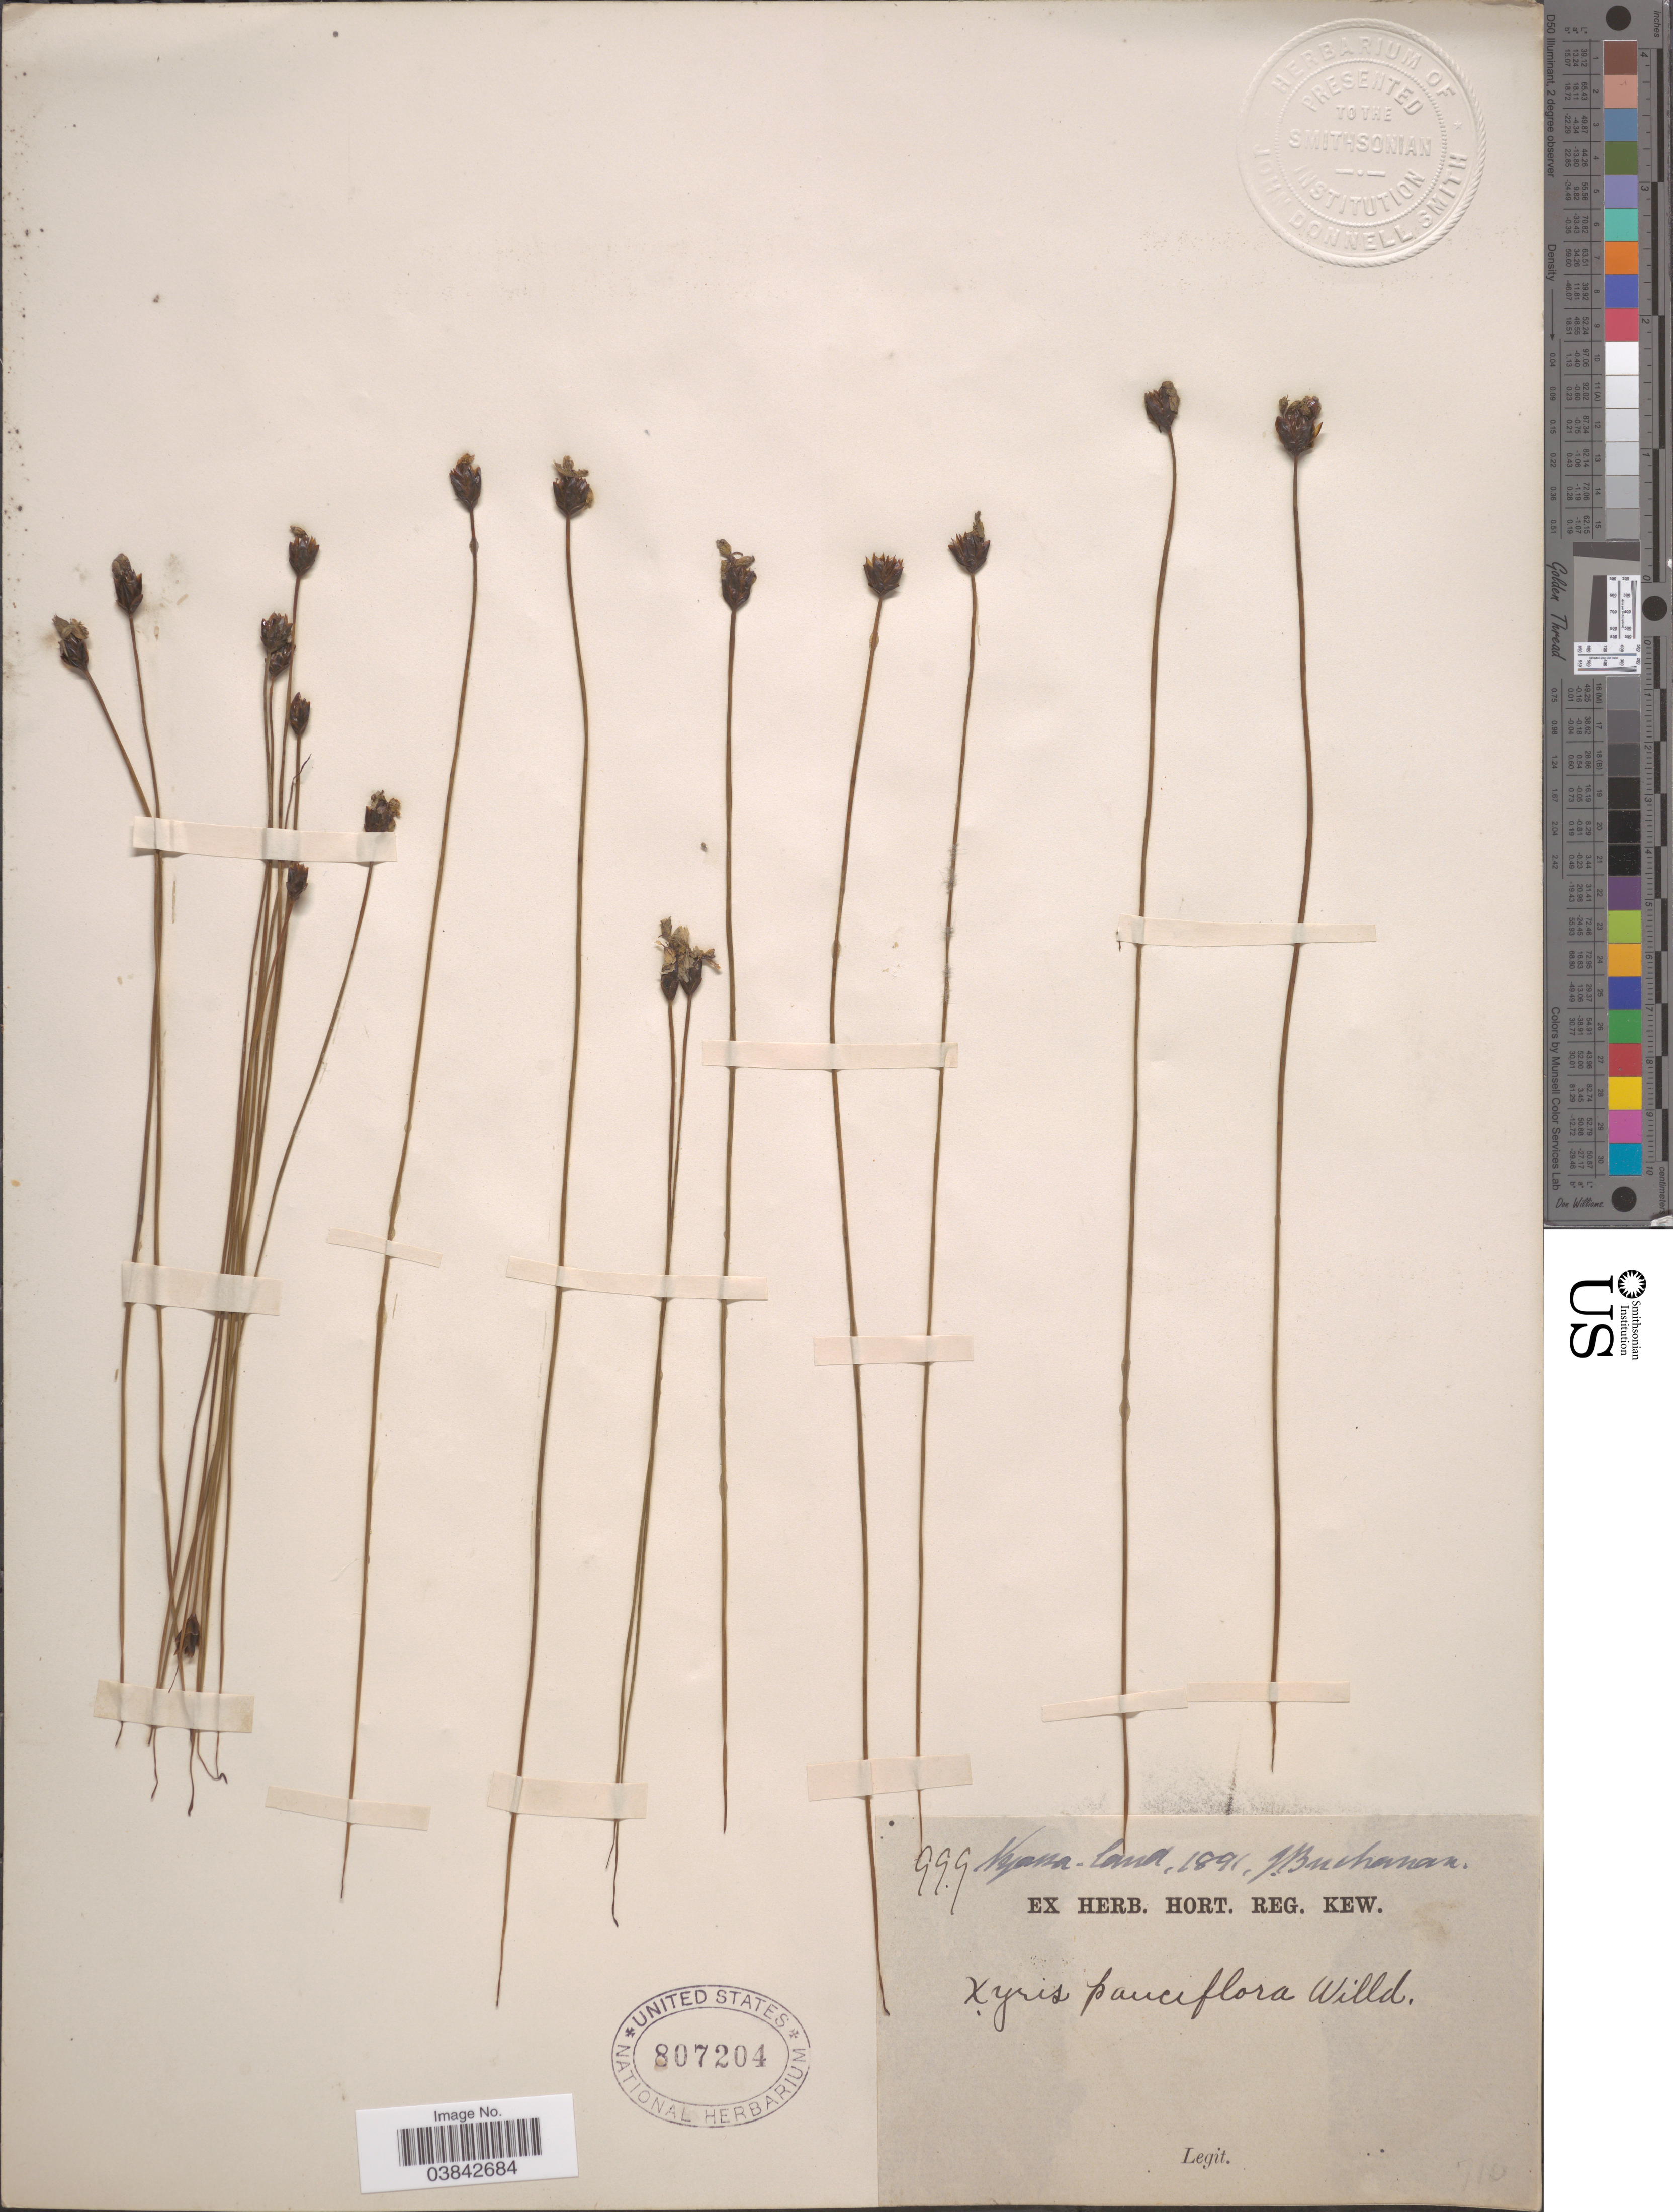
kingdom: Plantae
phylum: Tracheophyta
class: Liliopsida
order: Poales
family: Xyridaceae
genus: Xyris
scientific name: Xyris pauciflora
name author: Willd.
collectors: J. Buchanan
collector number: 999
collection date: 1891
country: Malawi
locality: Nyassa-land.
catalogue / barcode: US 807204